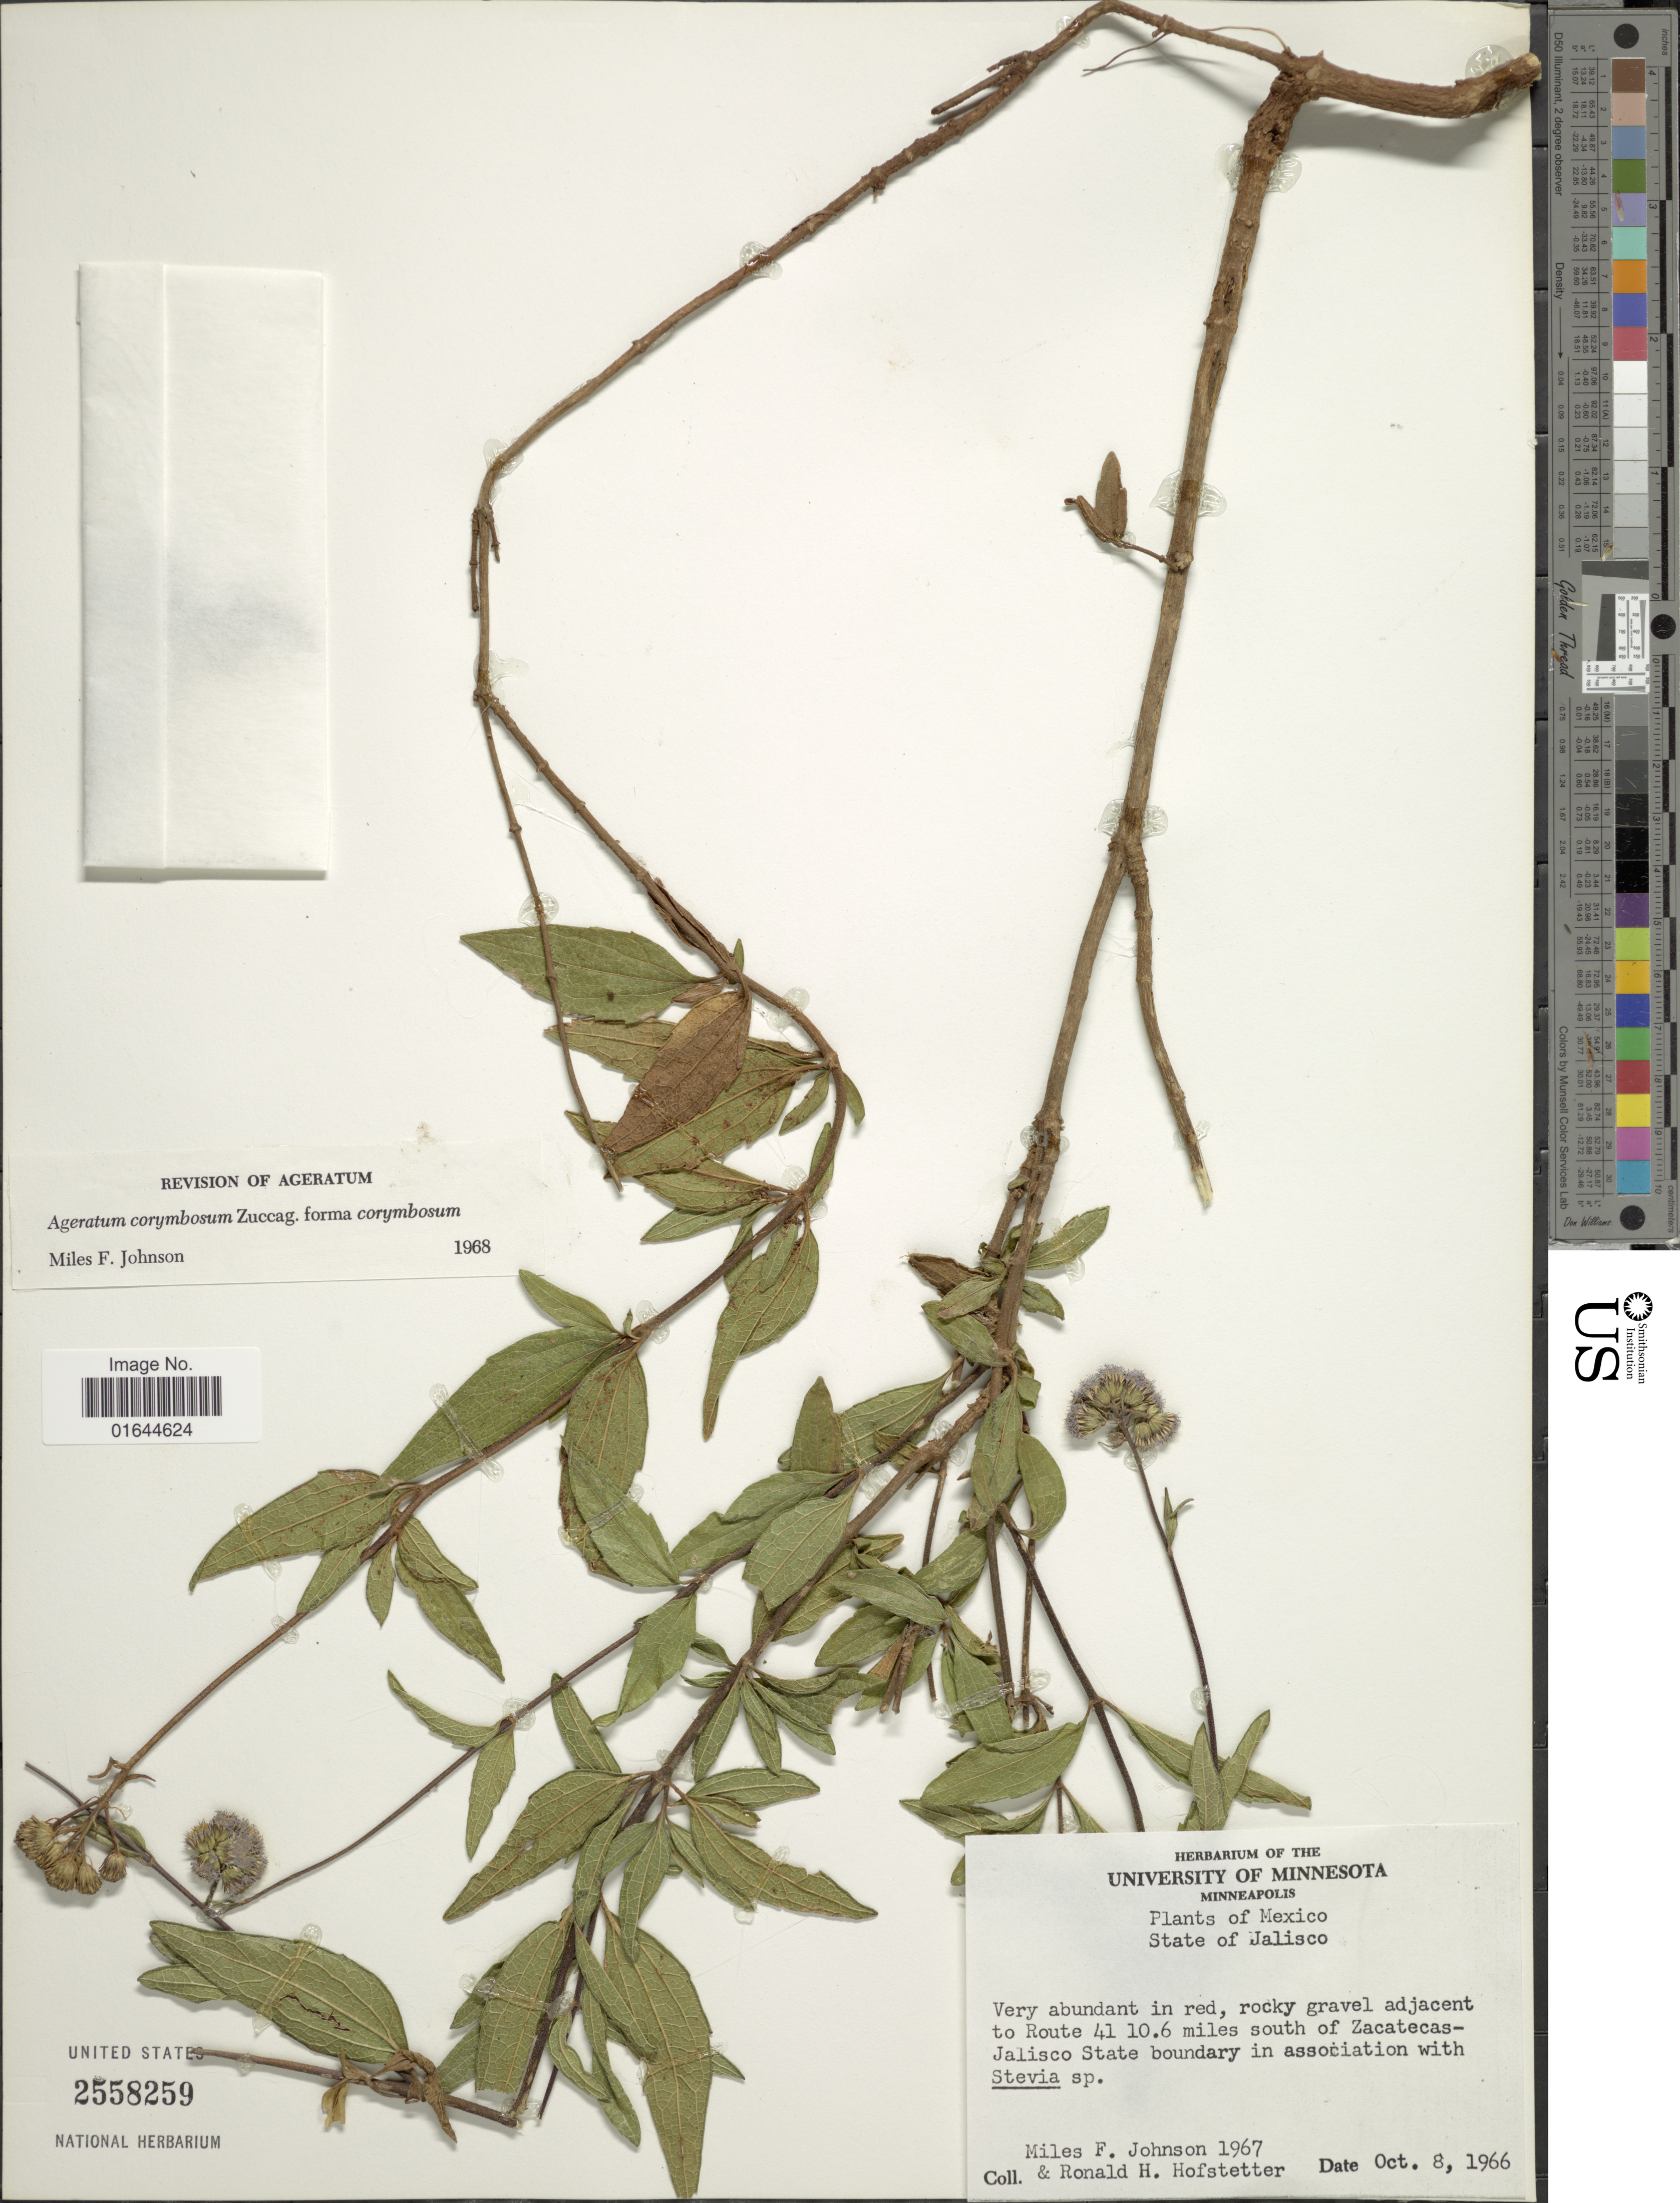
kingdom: Plantae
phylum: Tracheophyta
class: Magnoliopsida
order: Asterales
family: Asteraceae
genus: Ageratum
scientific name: Ageratum corymbosum f. corymbosum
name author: Zuccagni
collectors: M. F. Johnson & R. Hofstetter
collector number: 1967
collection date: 1966-10-08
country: Mexico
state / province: Jalisco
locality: Mexico, State of Jalisco. Route 41 10.6 miles south of Zacatecas-Jalisco State boundary.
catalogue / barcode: US 2558259